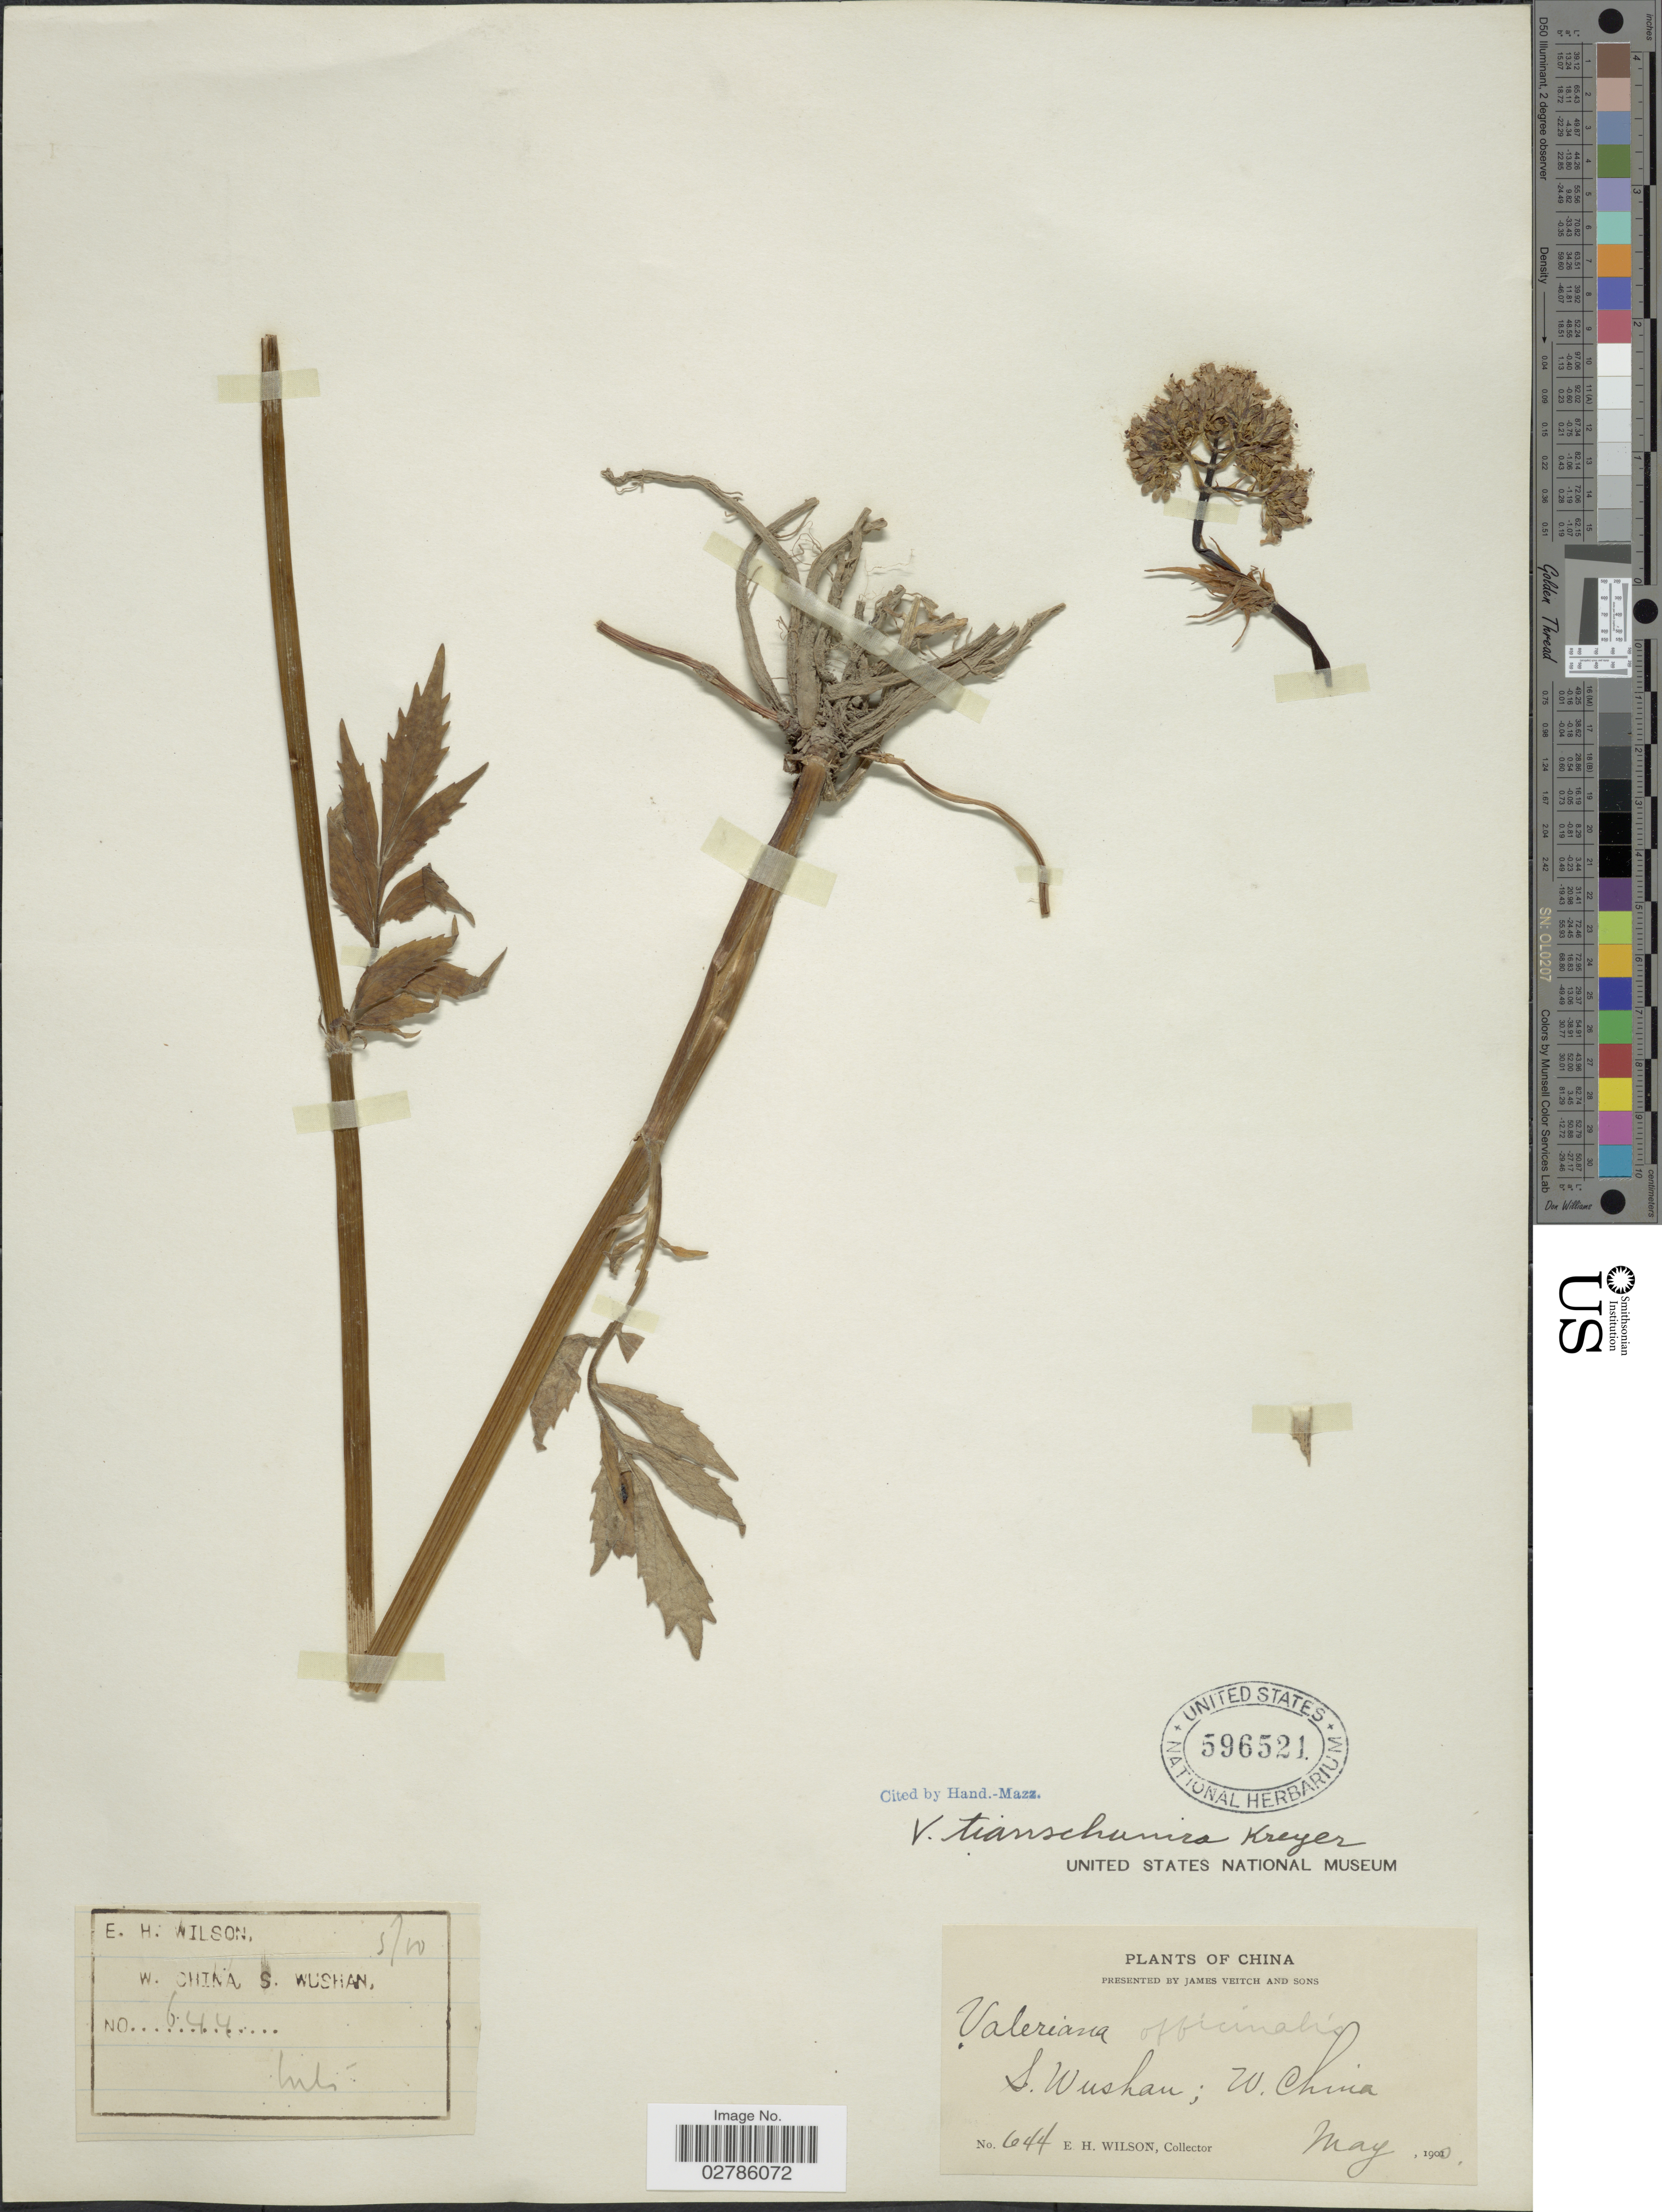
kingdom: Plantae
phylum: Tracheophyta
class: Magnoliopsida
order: Dipsacales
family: Caprifoliaceae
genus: Valeriana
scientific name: Valeriana tianschanica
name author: Kreyer ex Hand.-Mazz.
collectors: E. Wilson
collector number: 644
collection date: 1900-05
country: China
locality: S. Wushan, W. China.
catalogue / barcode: US 596521